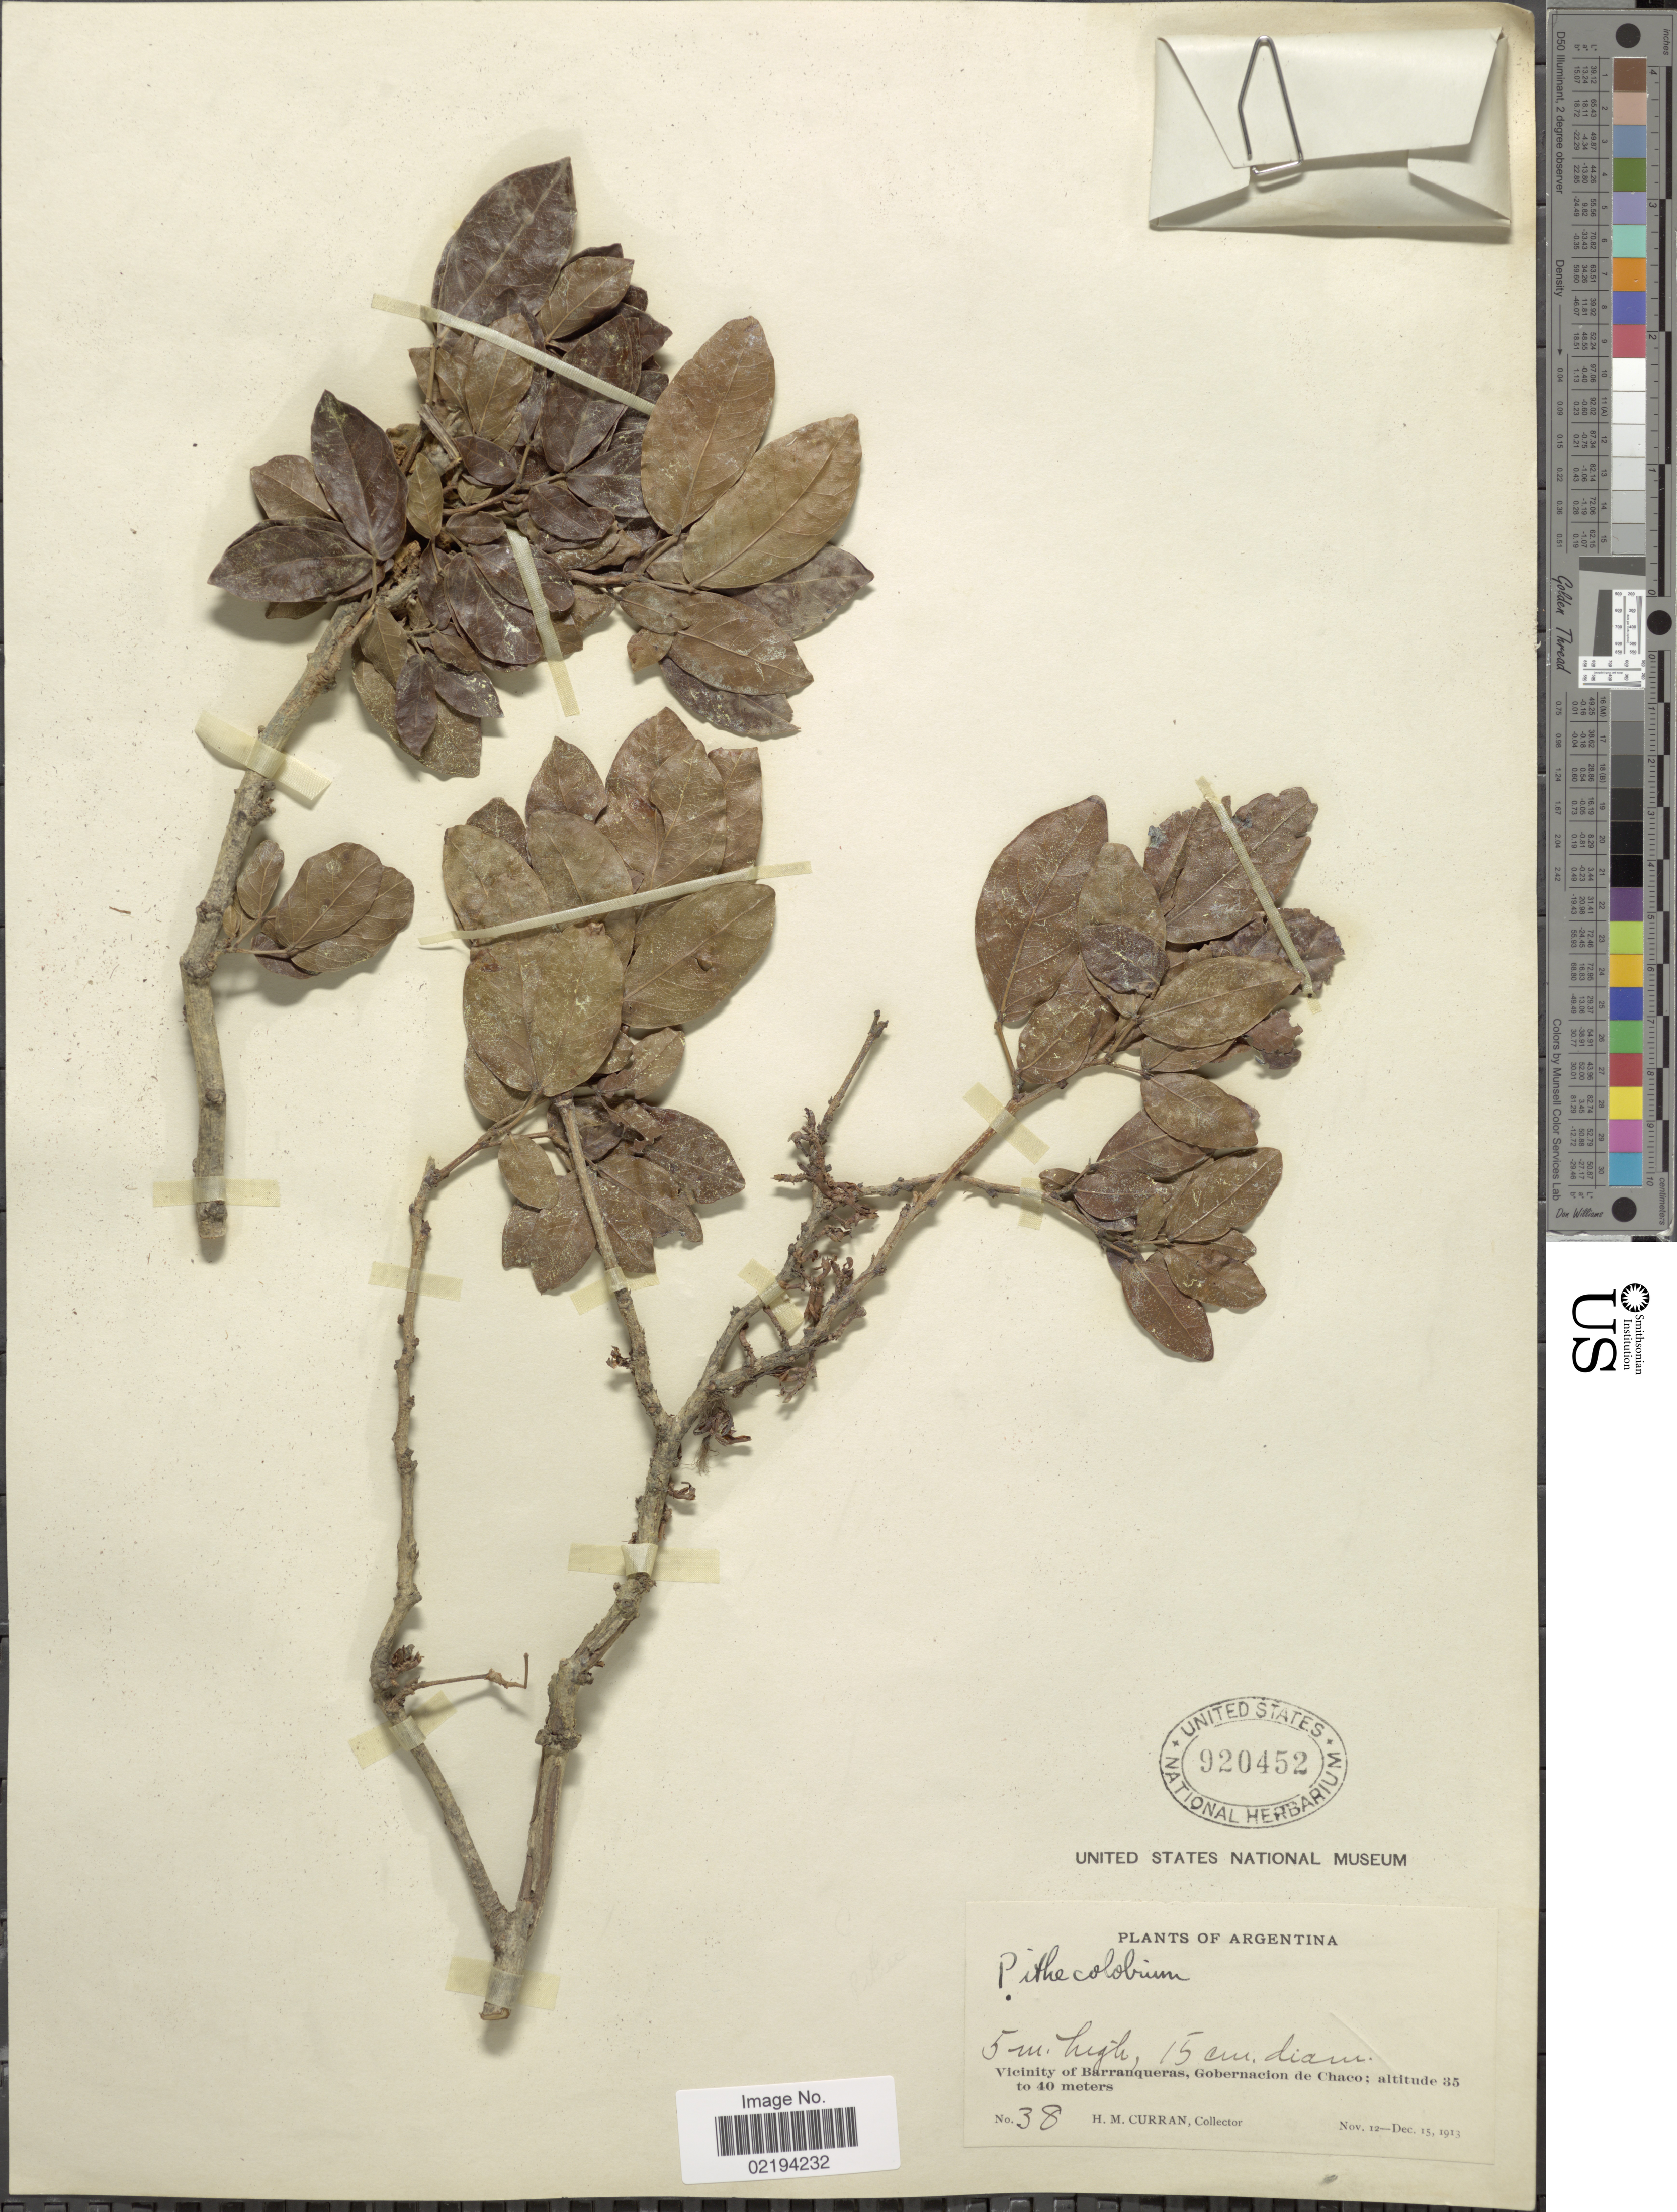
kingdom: Plantae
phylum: Tracheophyta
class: Magnoliopsida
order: Fabales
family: Fabaceae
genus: Zygia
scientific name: Zygia morongii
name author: Barneby & J.W. Grimes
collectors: H. M. Curran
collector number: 38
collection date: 1913-11-12/1913-12-15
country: Argentina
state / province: Chaco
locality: Vicinity of Barranqueras, Gobernacion de Chaco.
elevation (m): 35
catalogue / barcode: US 920452